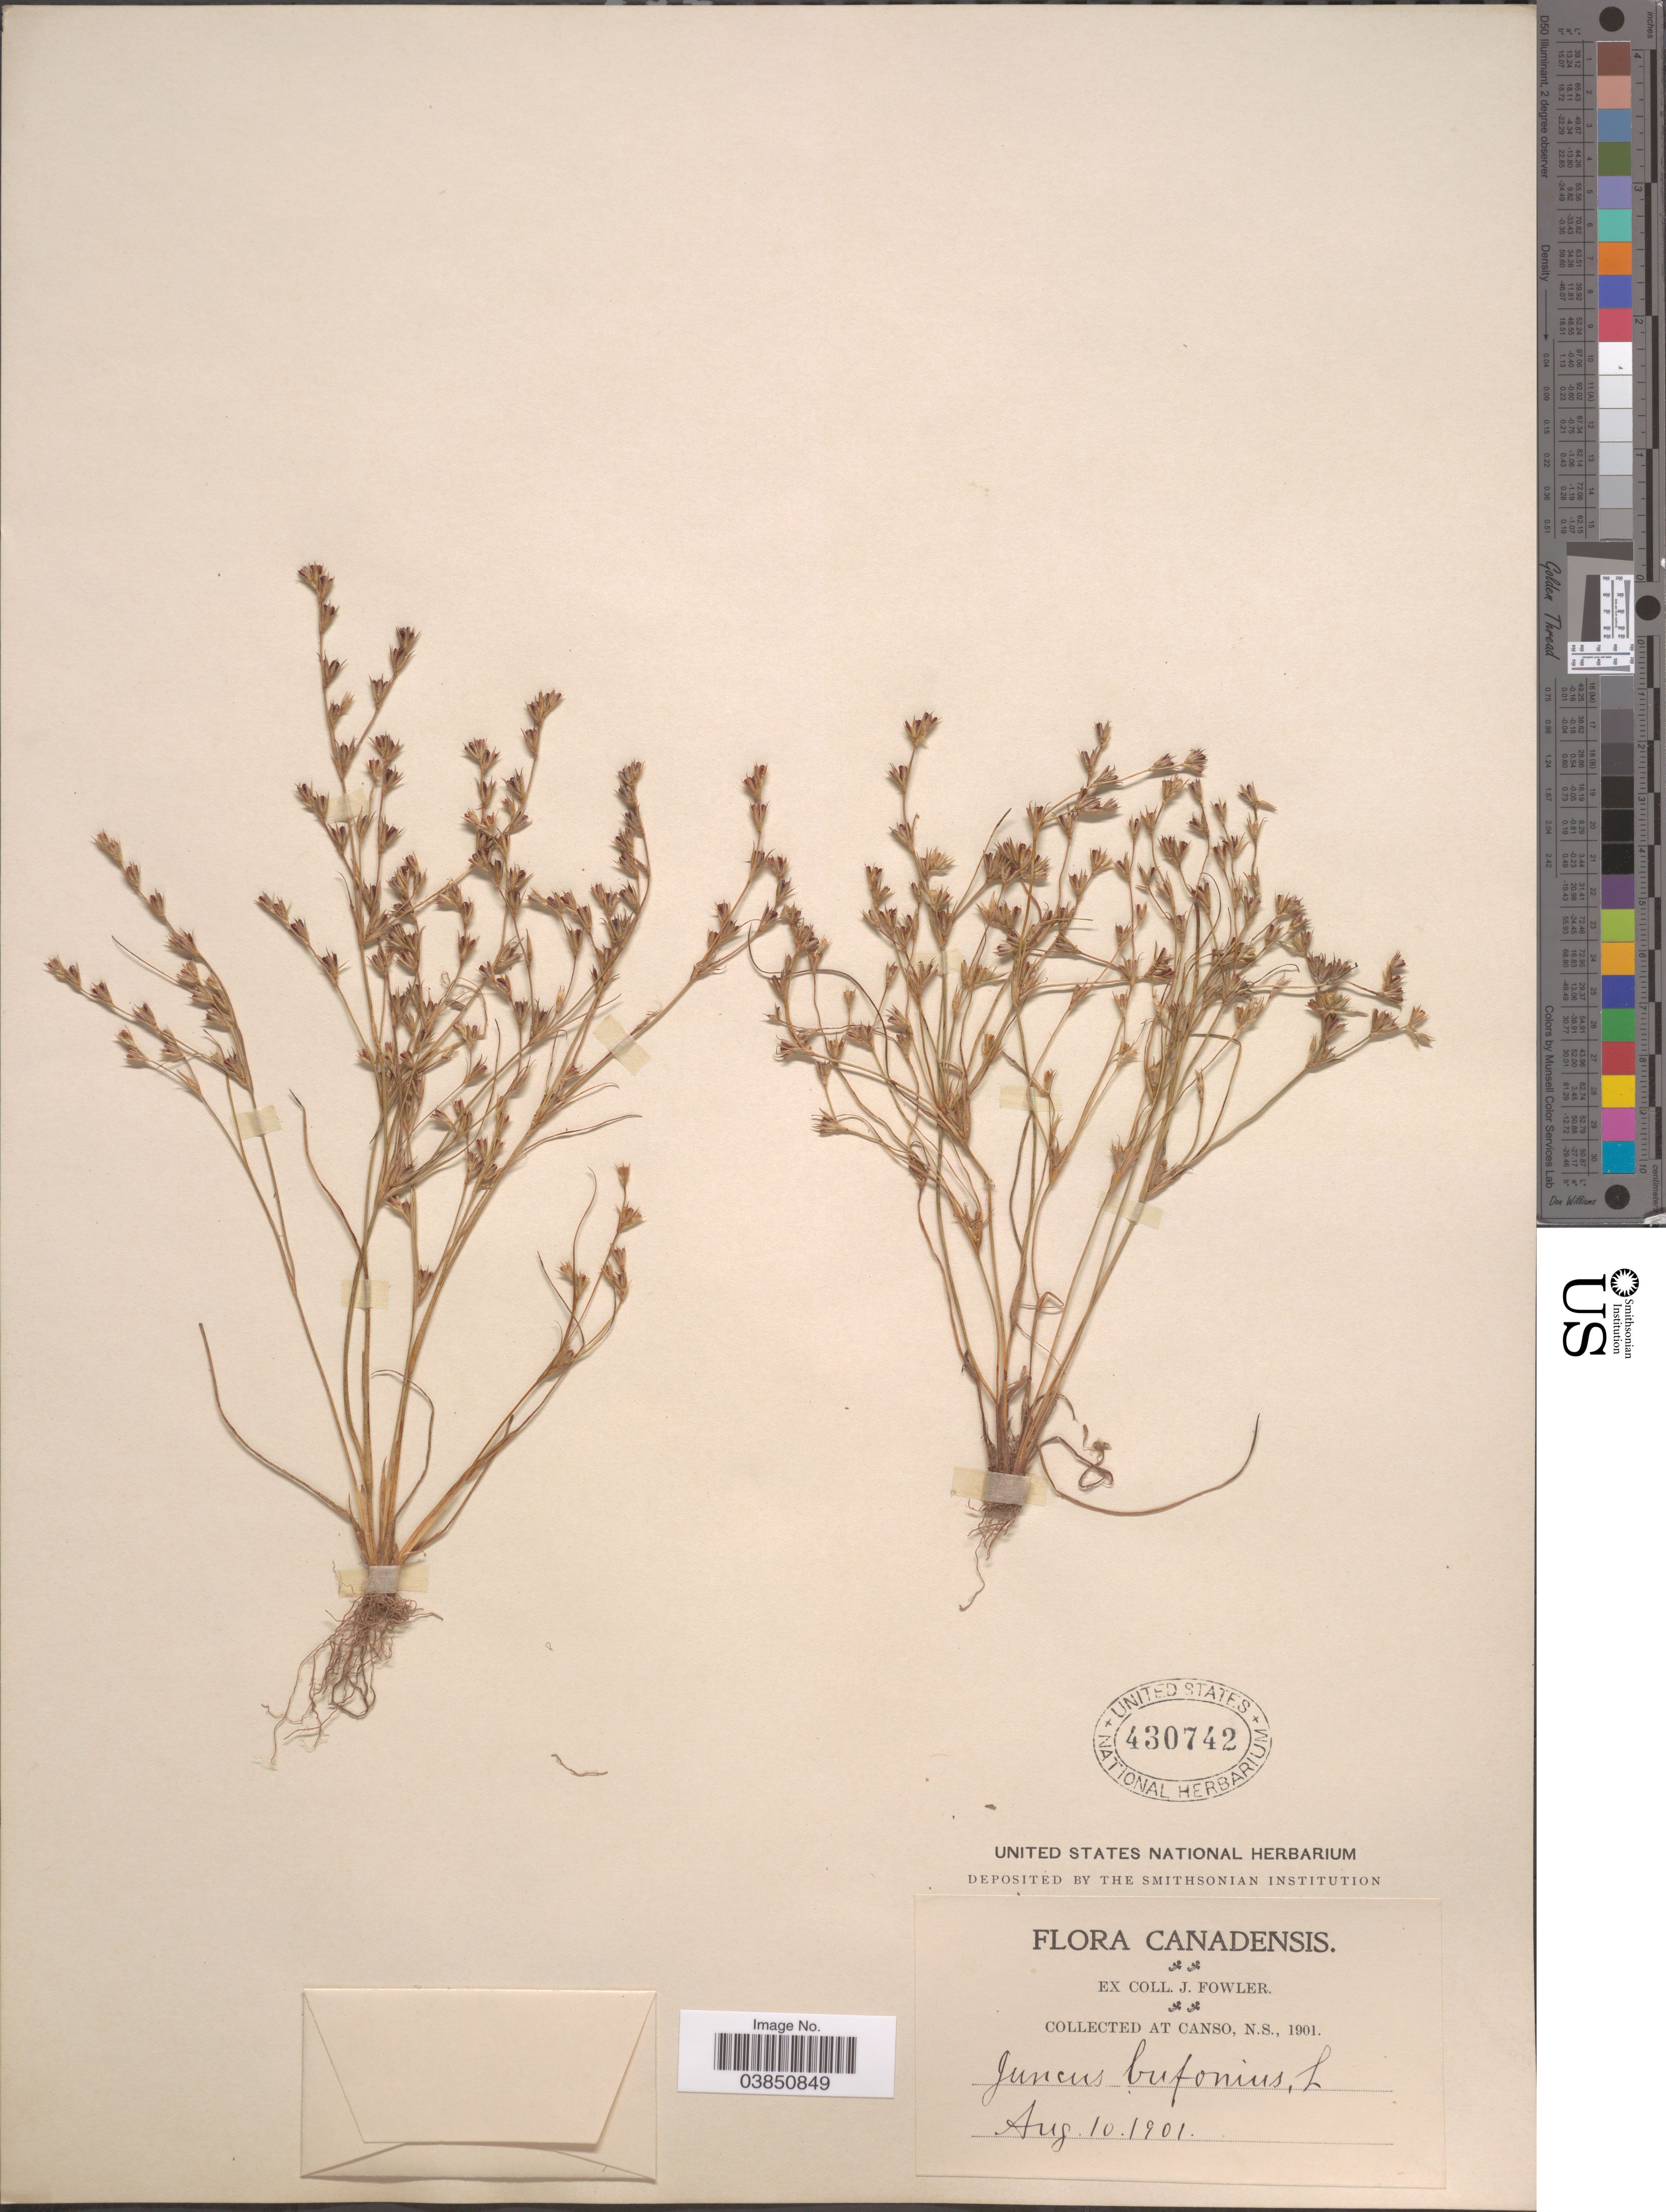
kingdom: Plantae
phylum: Tracheophyta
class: Liliopsida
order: Poales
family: Juncaceae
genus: Juncus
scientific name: Juncus bufonius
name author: L.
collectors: J. Fowler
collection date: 1901-08-10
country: Canada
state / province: Nova Scotia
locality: At Canso, N.S.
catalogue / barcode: US 430742